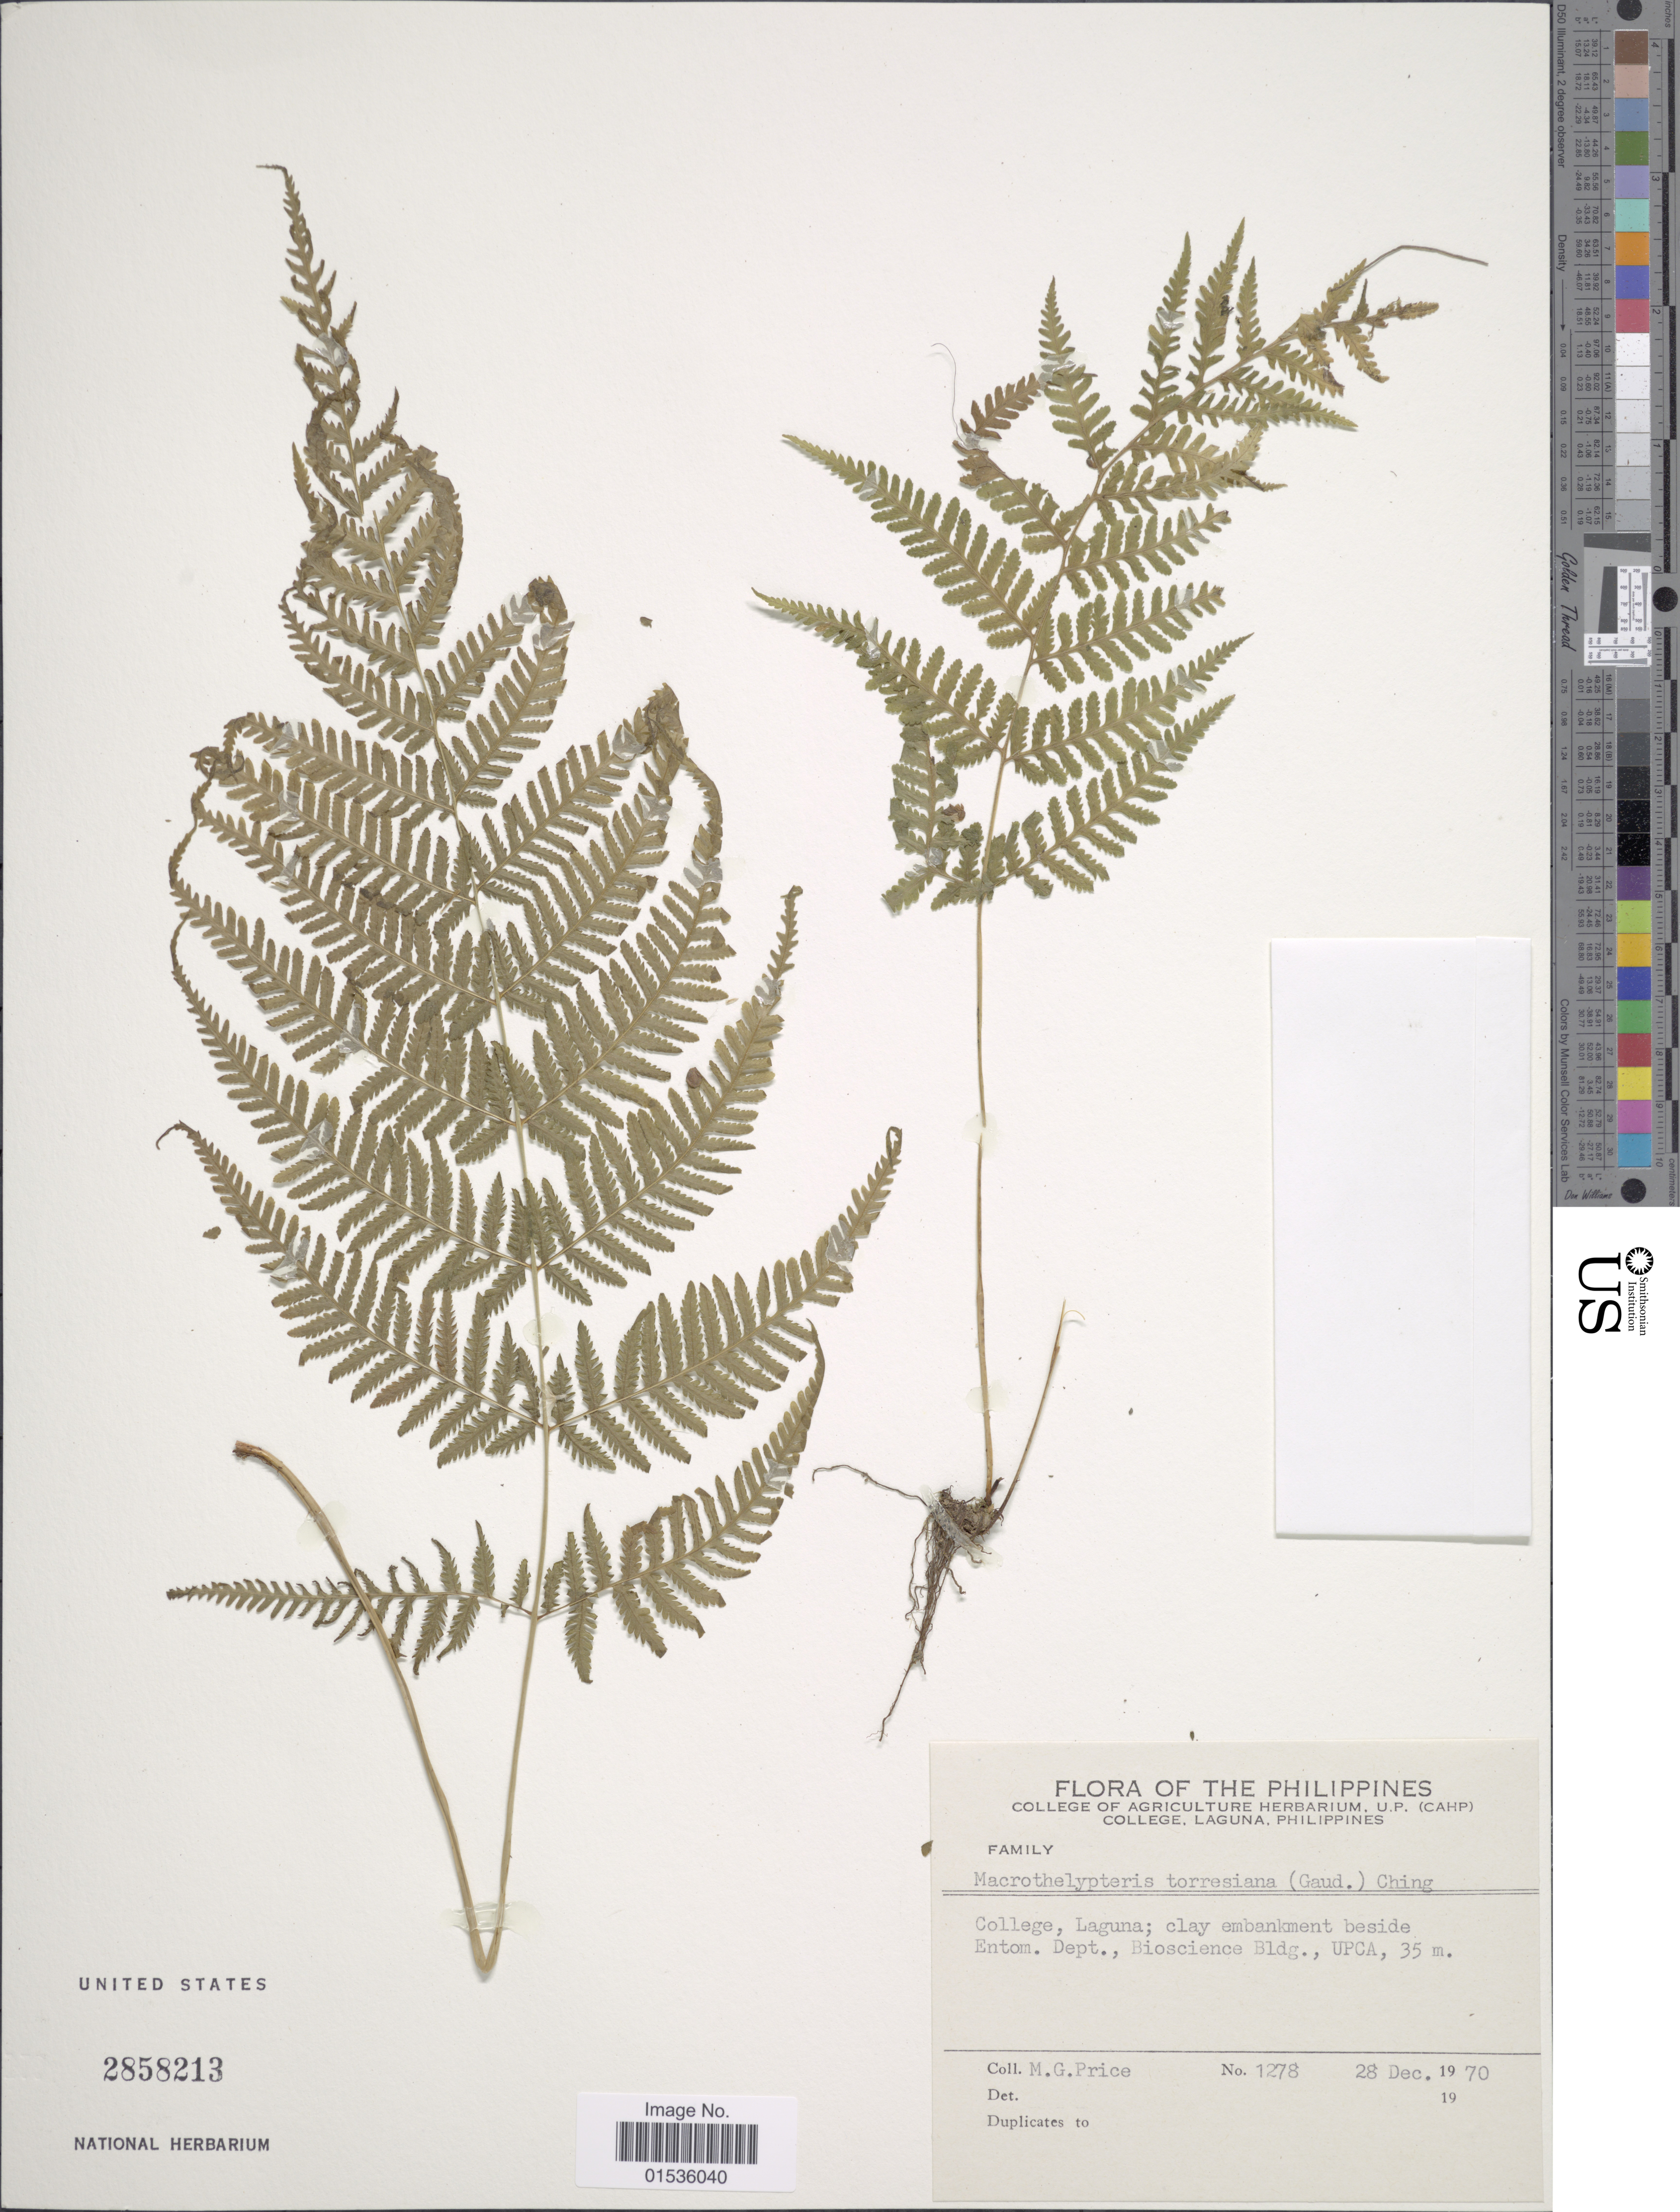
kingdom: Plantae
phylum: Tracheophyta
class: Polypodiopsida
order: Polypodiales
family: Thelypteridaceae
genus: Macrothelypteris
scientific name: Macrothelypteris torresiana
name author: (Gaudich.) Ching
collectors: M. G. Price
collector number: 1278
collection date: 1970-12-28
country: Philippines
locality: Philippines, Colle, Laguna, Dept., Bioscience Bldg., UPCA.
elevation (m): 35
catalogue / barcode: US 2858213